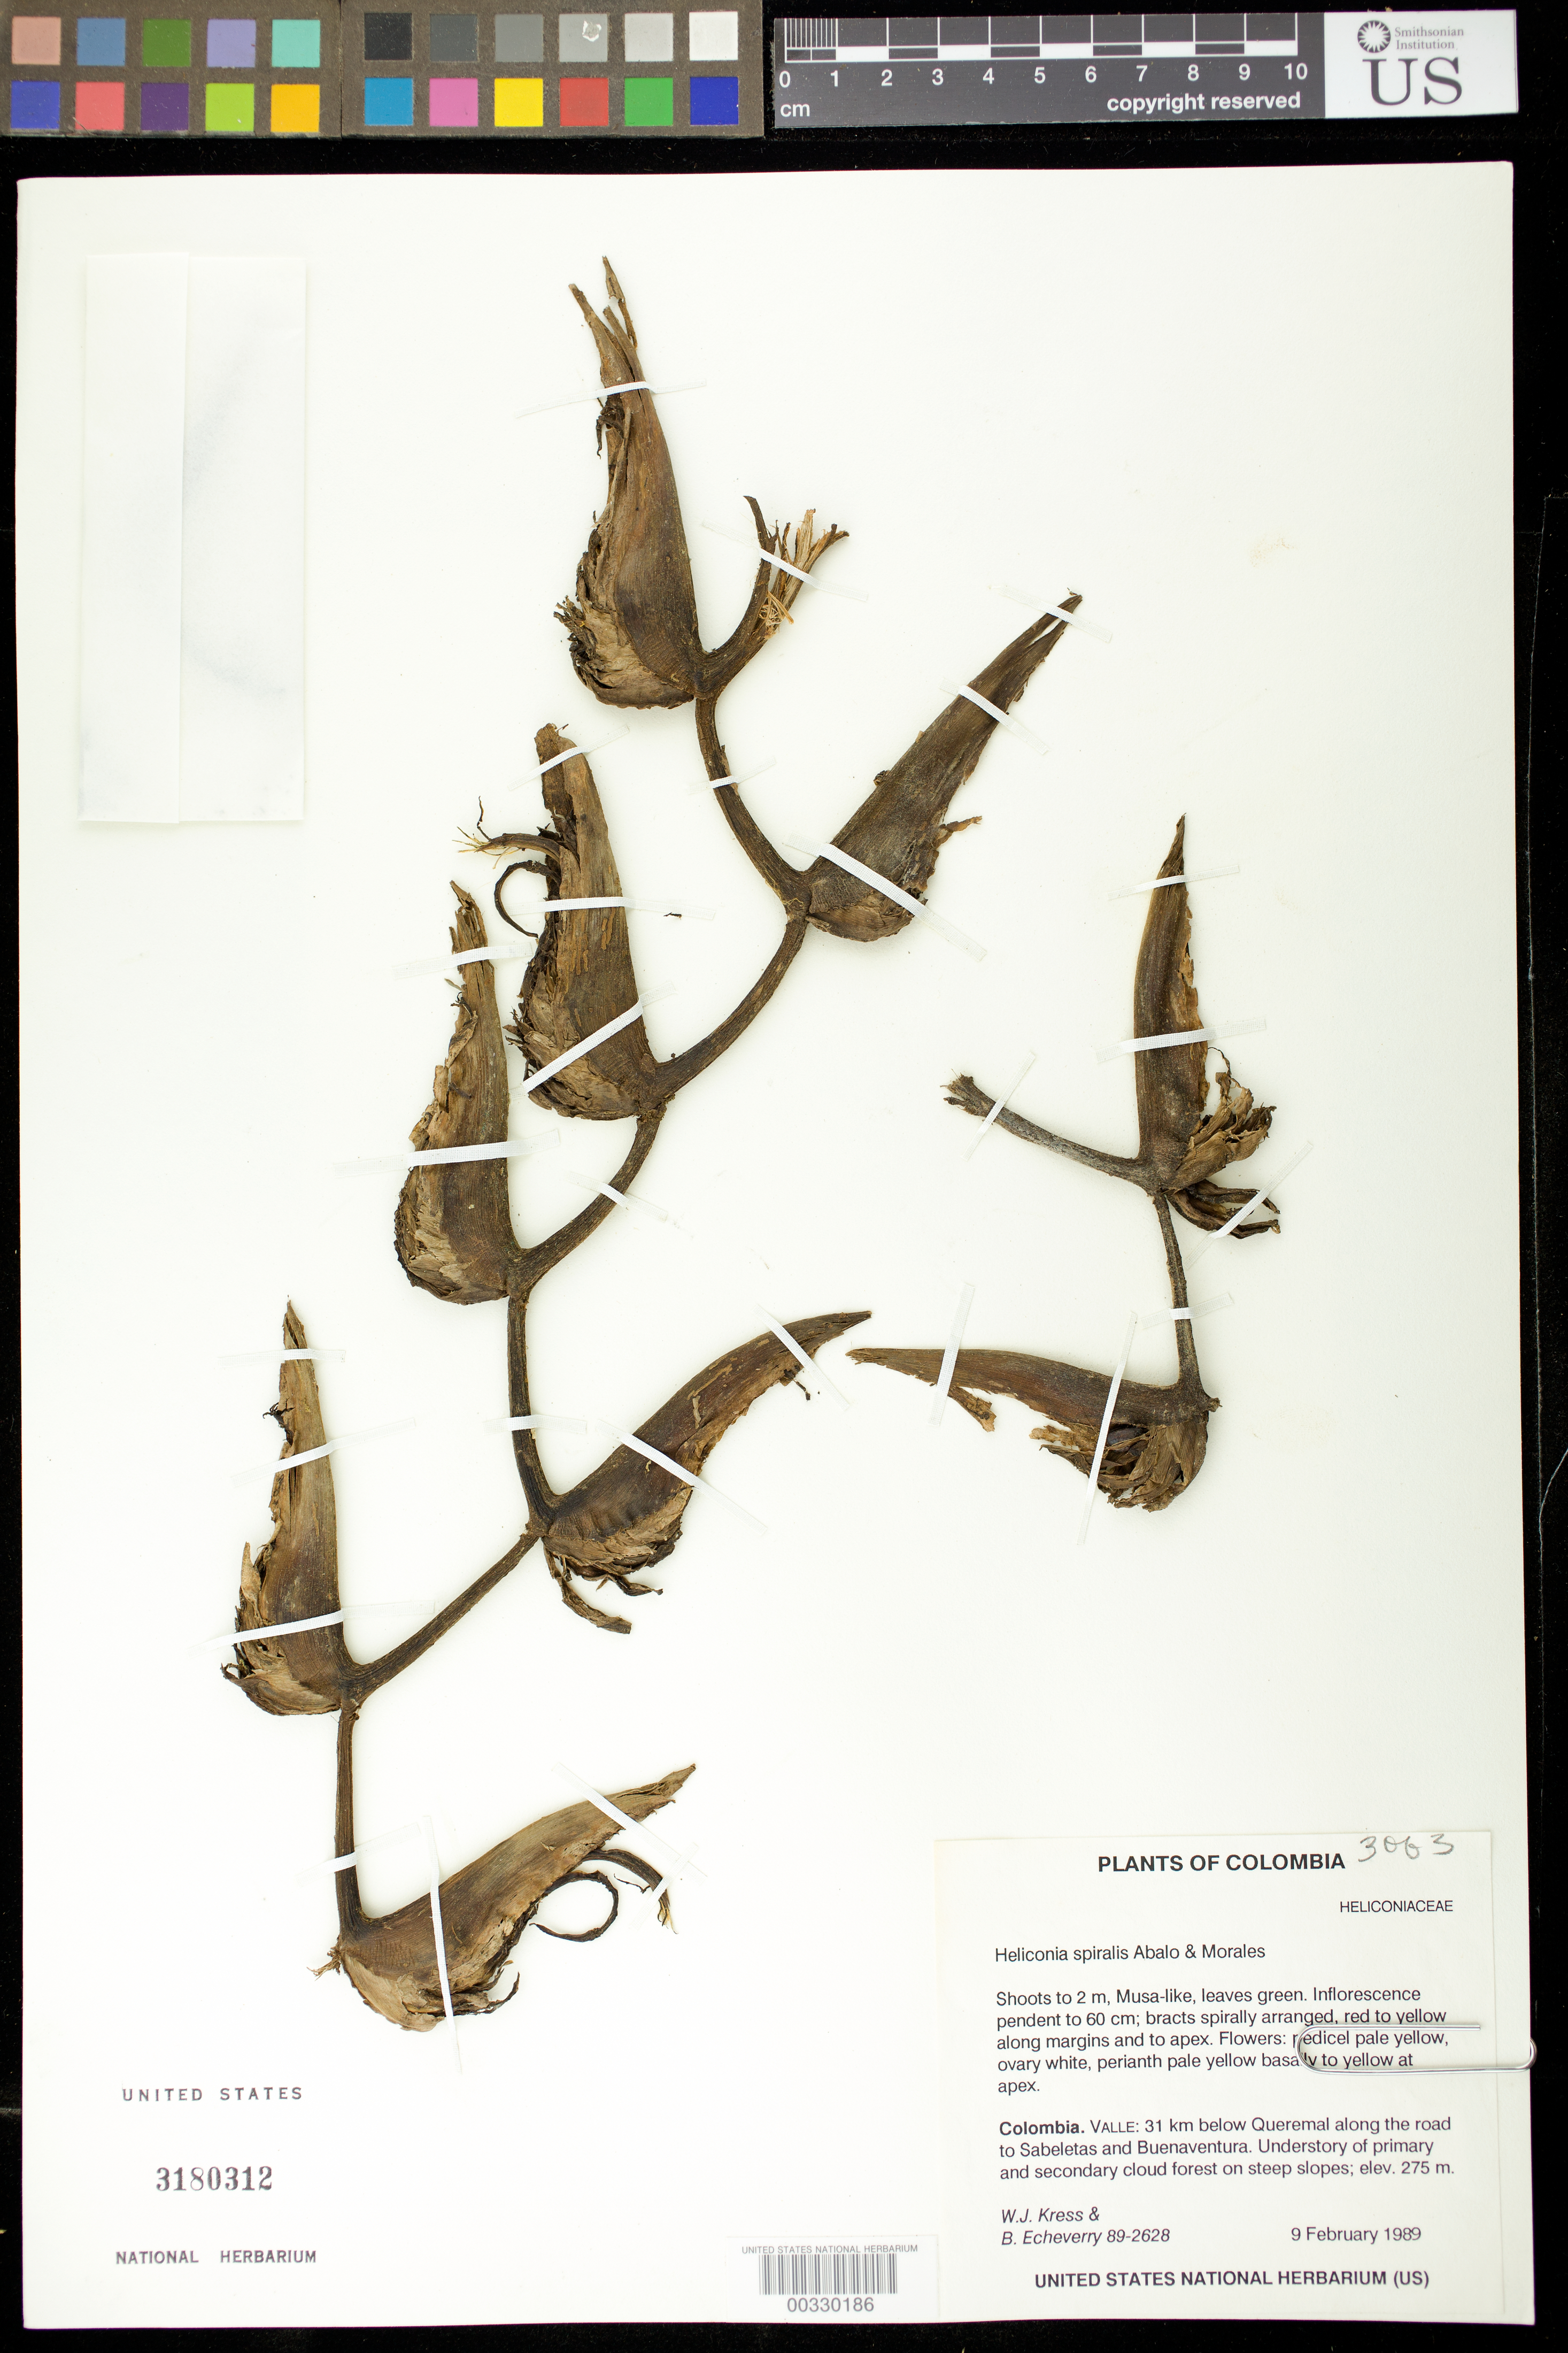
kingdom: Plantae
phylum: Tracheophyta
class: Liliopsida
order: Zingiberales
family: Heliconiaceae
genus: Heliconia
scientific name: Heliconia spiralis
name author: Abalo & G. Morales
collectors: W. J. Kress & B. Echeverry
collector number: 89-2628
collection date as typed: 09 Feb 1989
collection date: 1989-02-09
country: Colombia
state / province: Valle del Cauca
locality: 31 km below Queremal along road to Sabeletas and Buena Ventura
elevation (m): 275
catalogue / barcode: US 3180312